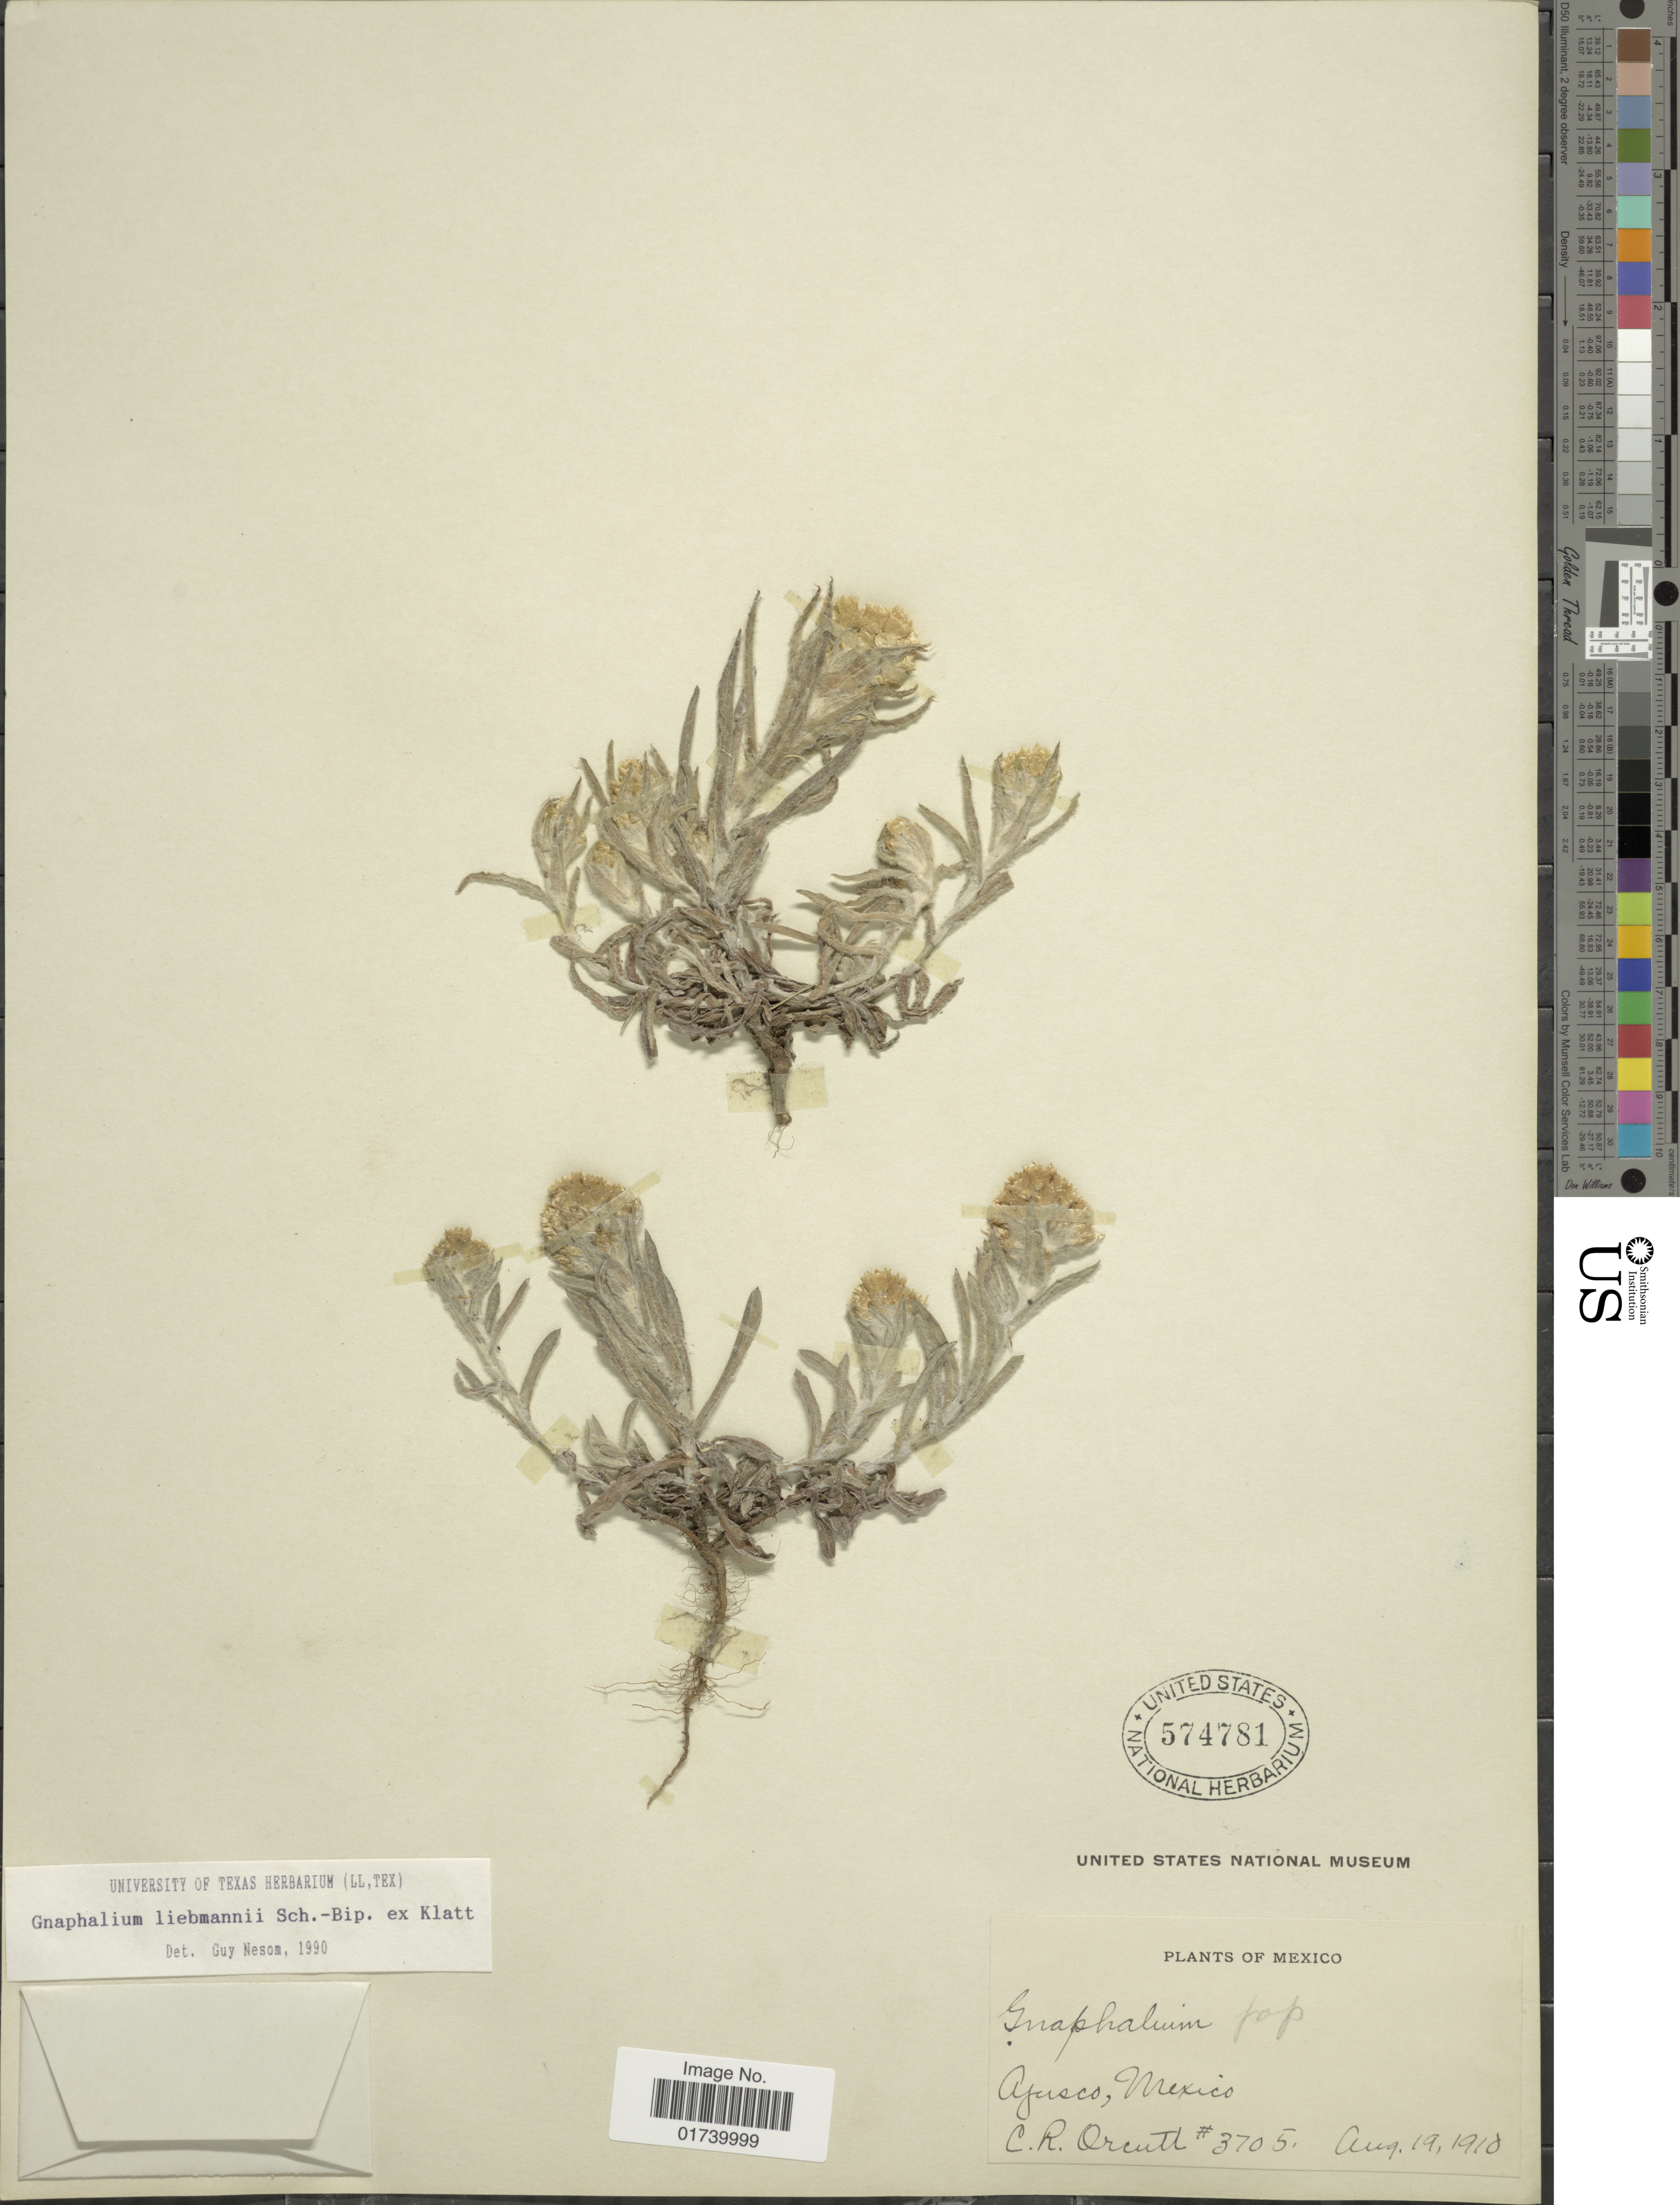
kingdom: Plantae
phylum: Tracheophyta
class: Magnoliopsida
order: Asterales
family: Asteraceae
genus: Pseudognaphalium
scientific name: Pseudognaphalium liebmannii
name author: (Sch. Bip. ex Klatt) Anderb.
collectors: C. R. Orcutt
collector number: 3705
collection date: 1910-08-19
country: Mexico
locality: Ajusco.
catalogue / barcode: US 574781